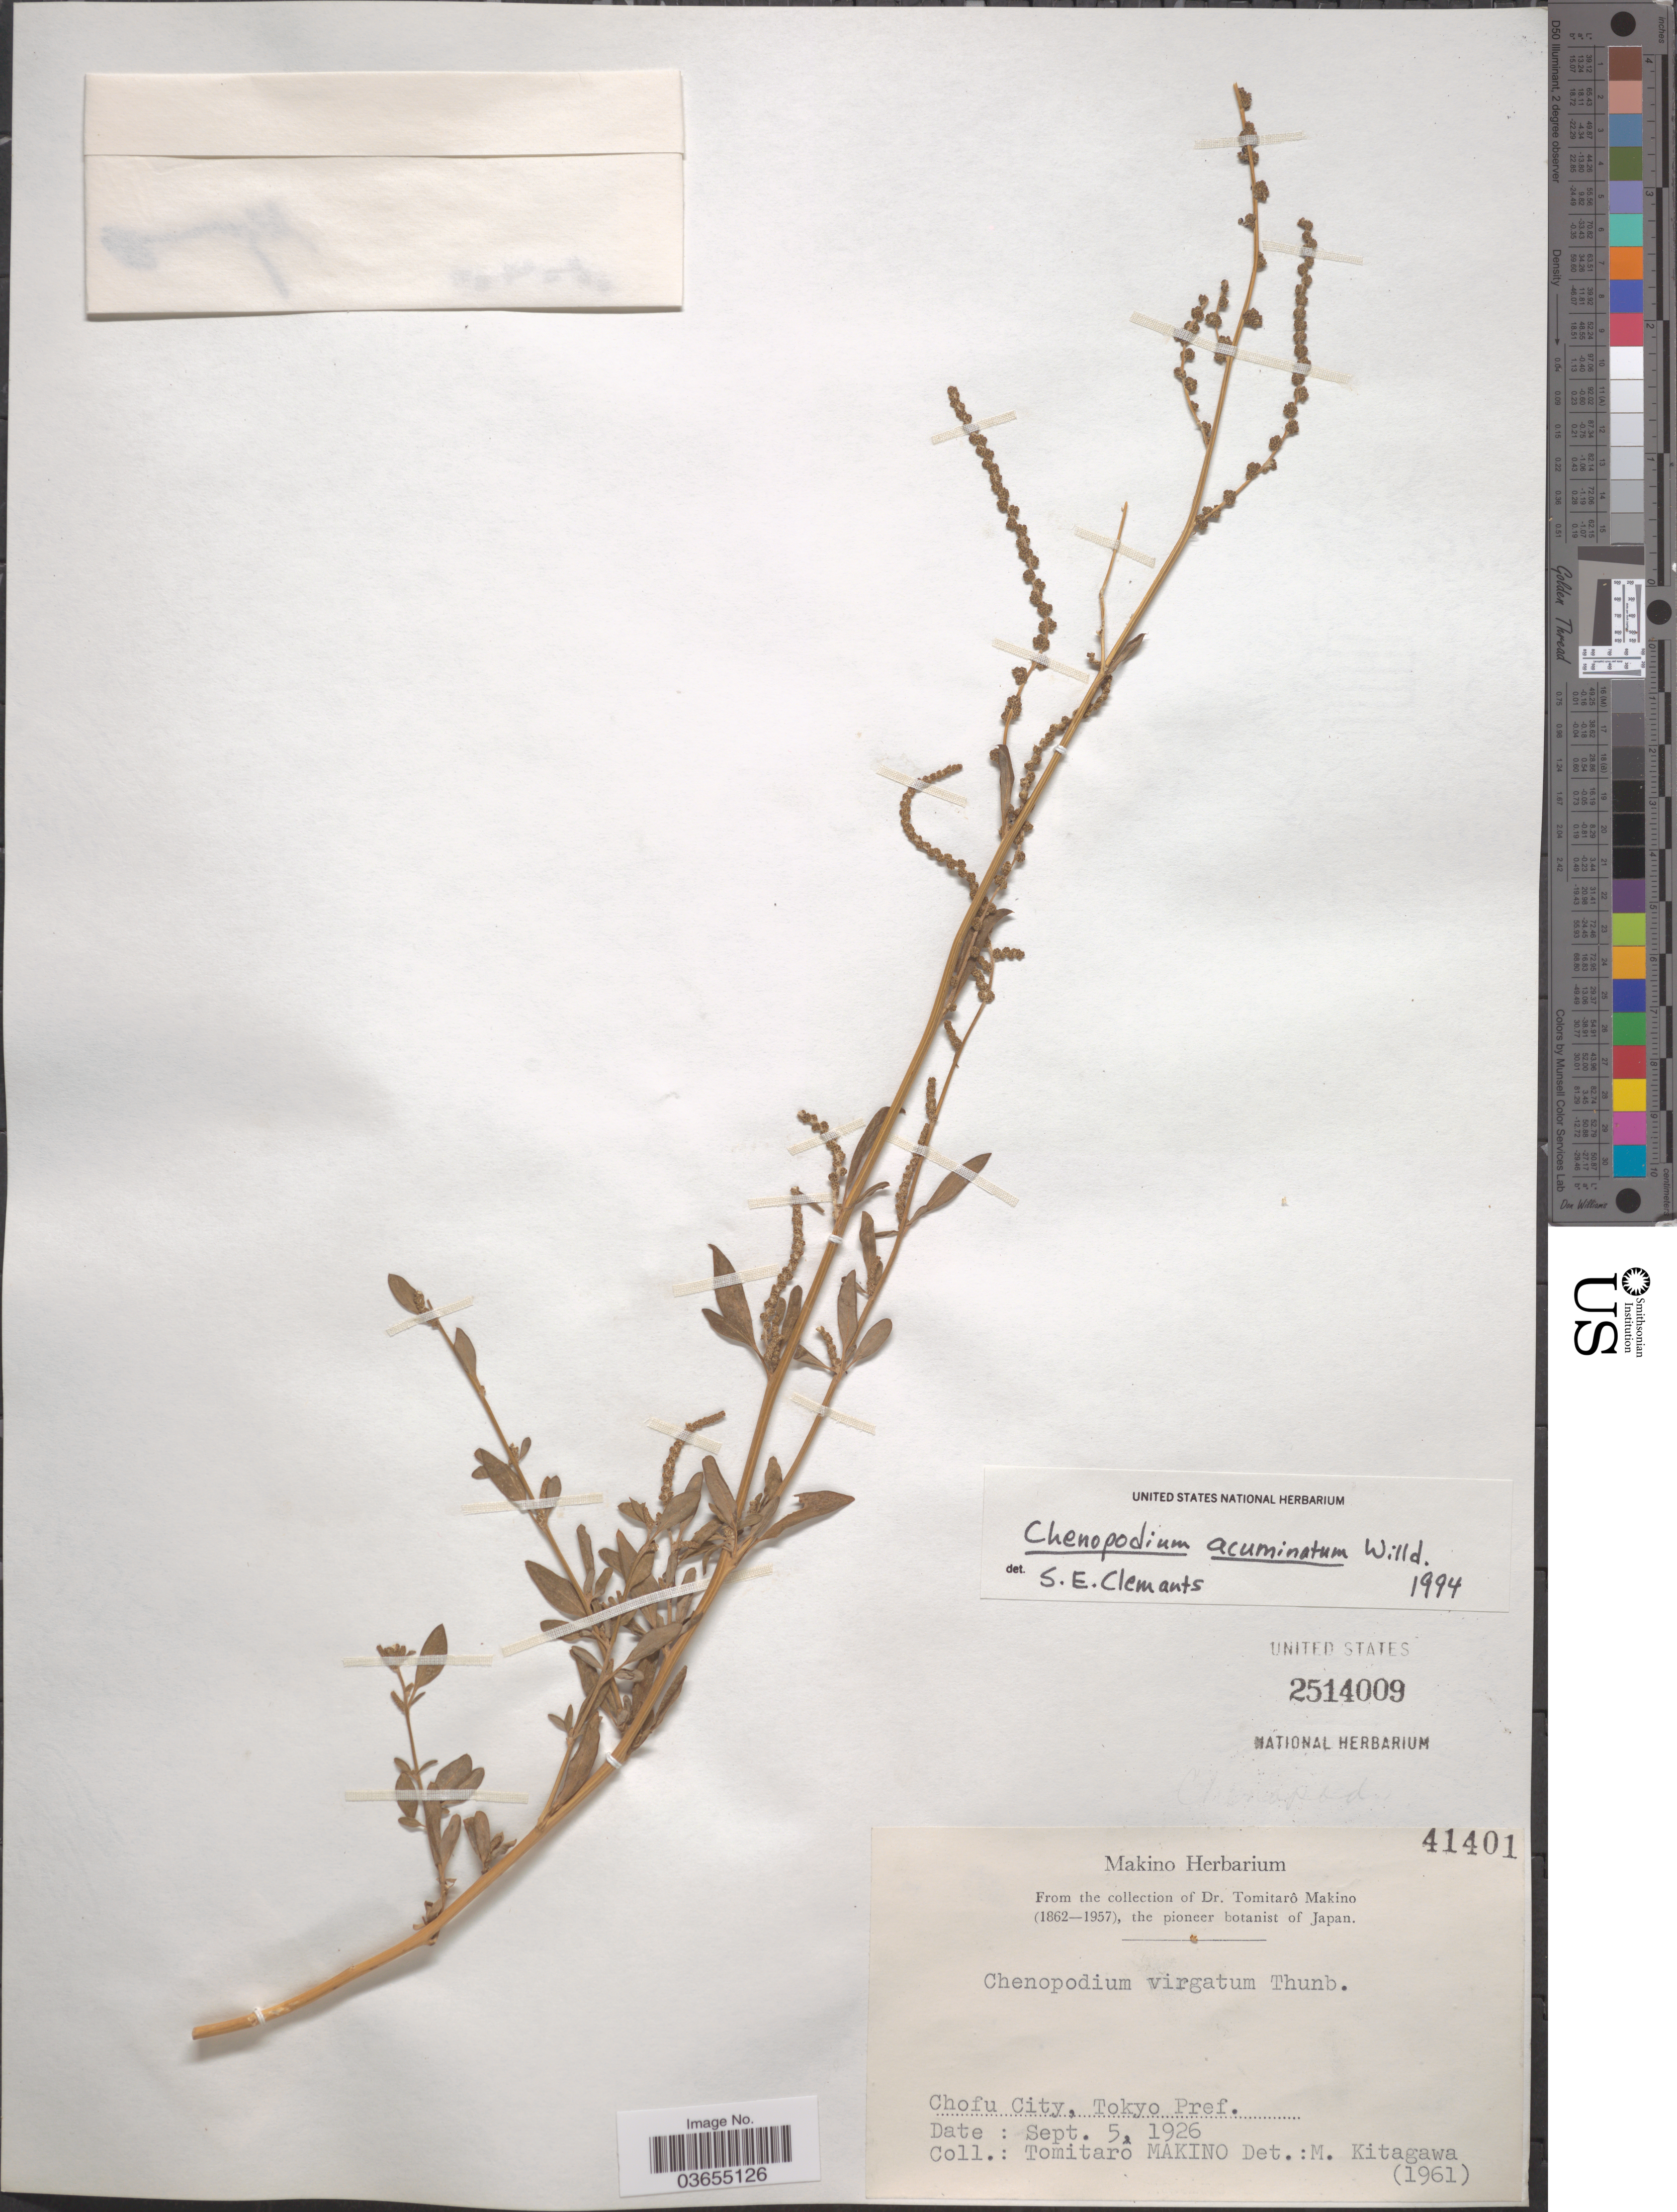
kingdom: Plantae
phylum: Tracheophyta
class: Magnoliopsida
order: Caryophyllales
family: Amaranthaceae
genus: Chenopodium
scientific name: Chenopodium acuminatum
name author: Willd.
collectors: T. Makino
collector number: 41401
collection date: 1926-09-05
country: Japan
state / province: Tokyo, Federal City of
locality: Chofu City, Tokyo Pref.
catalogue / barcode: US 2514009